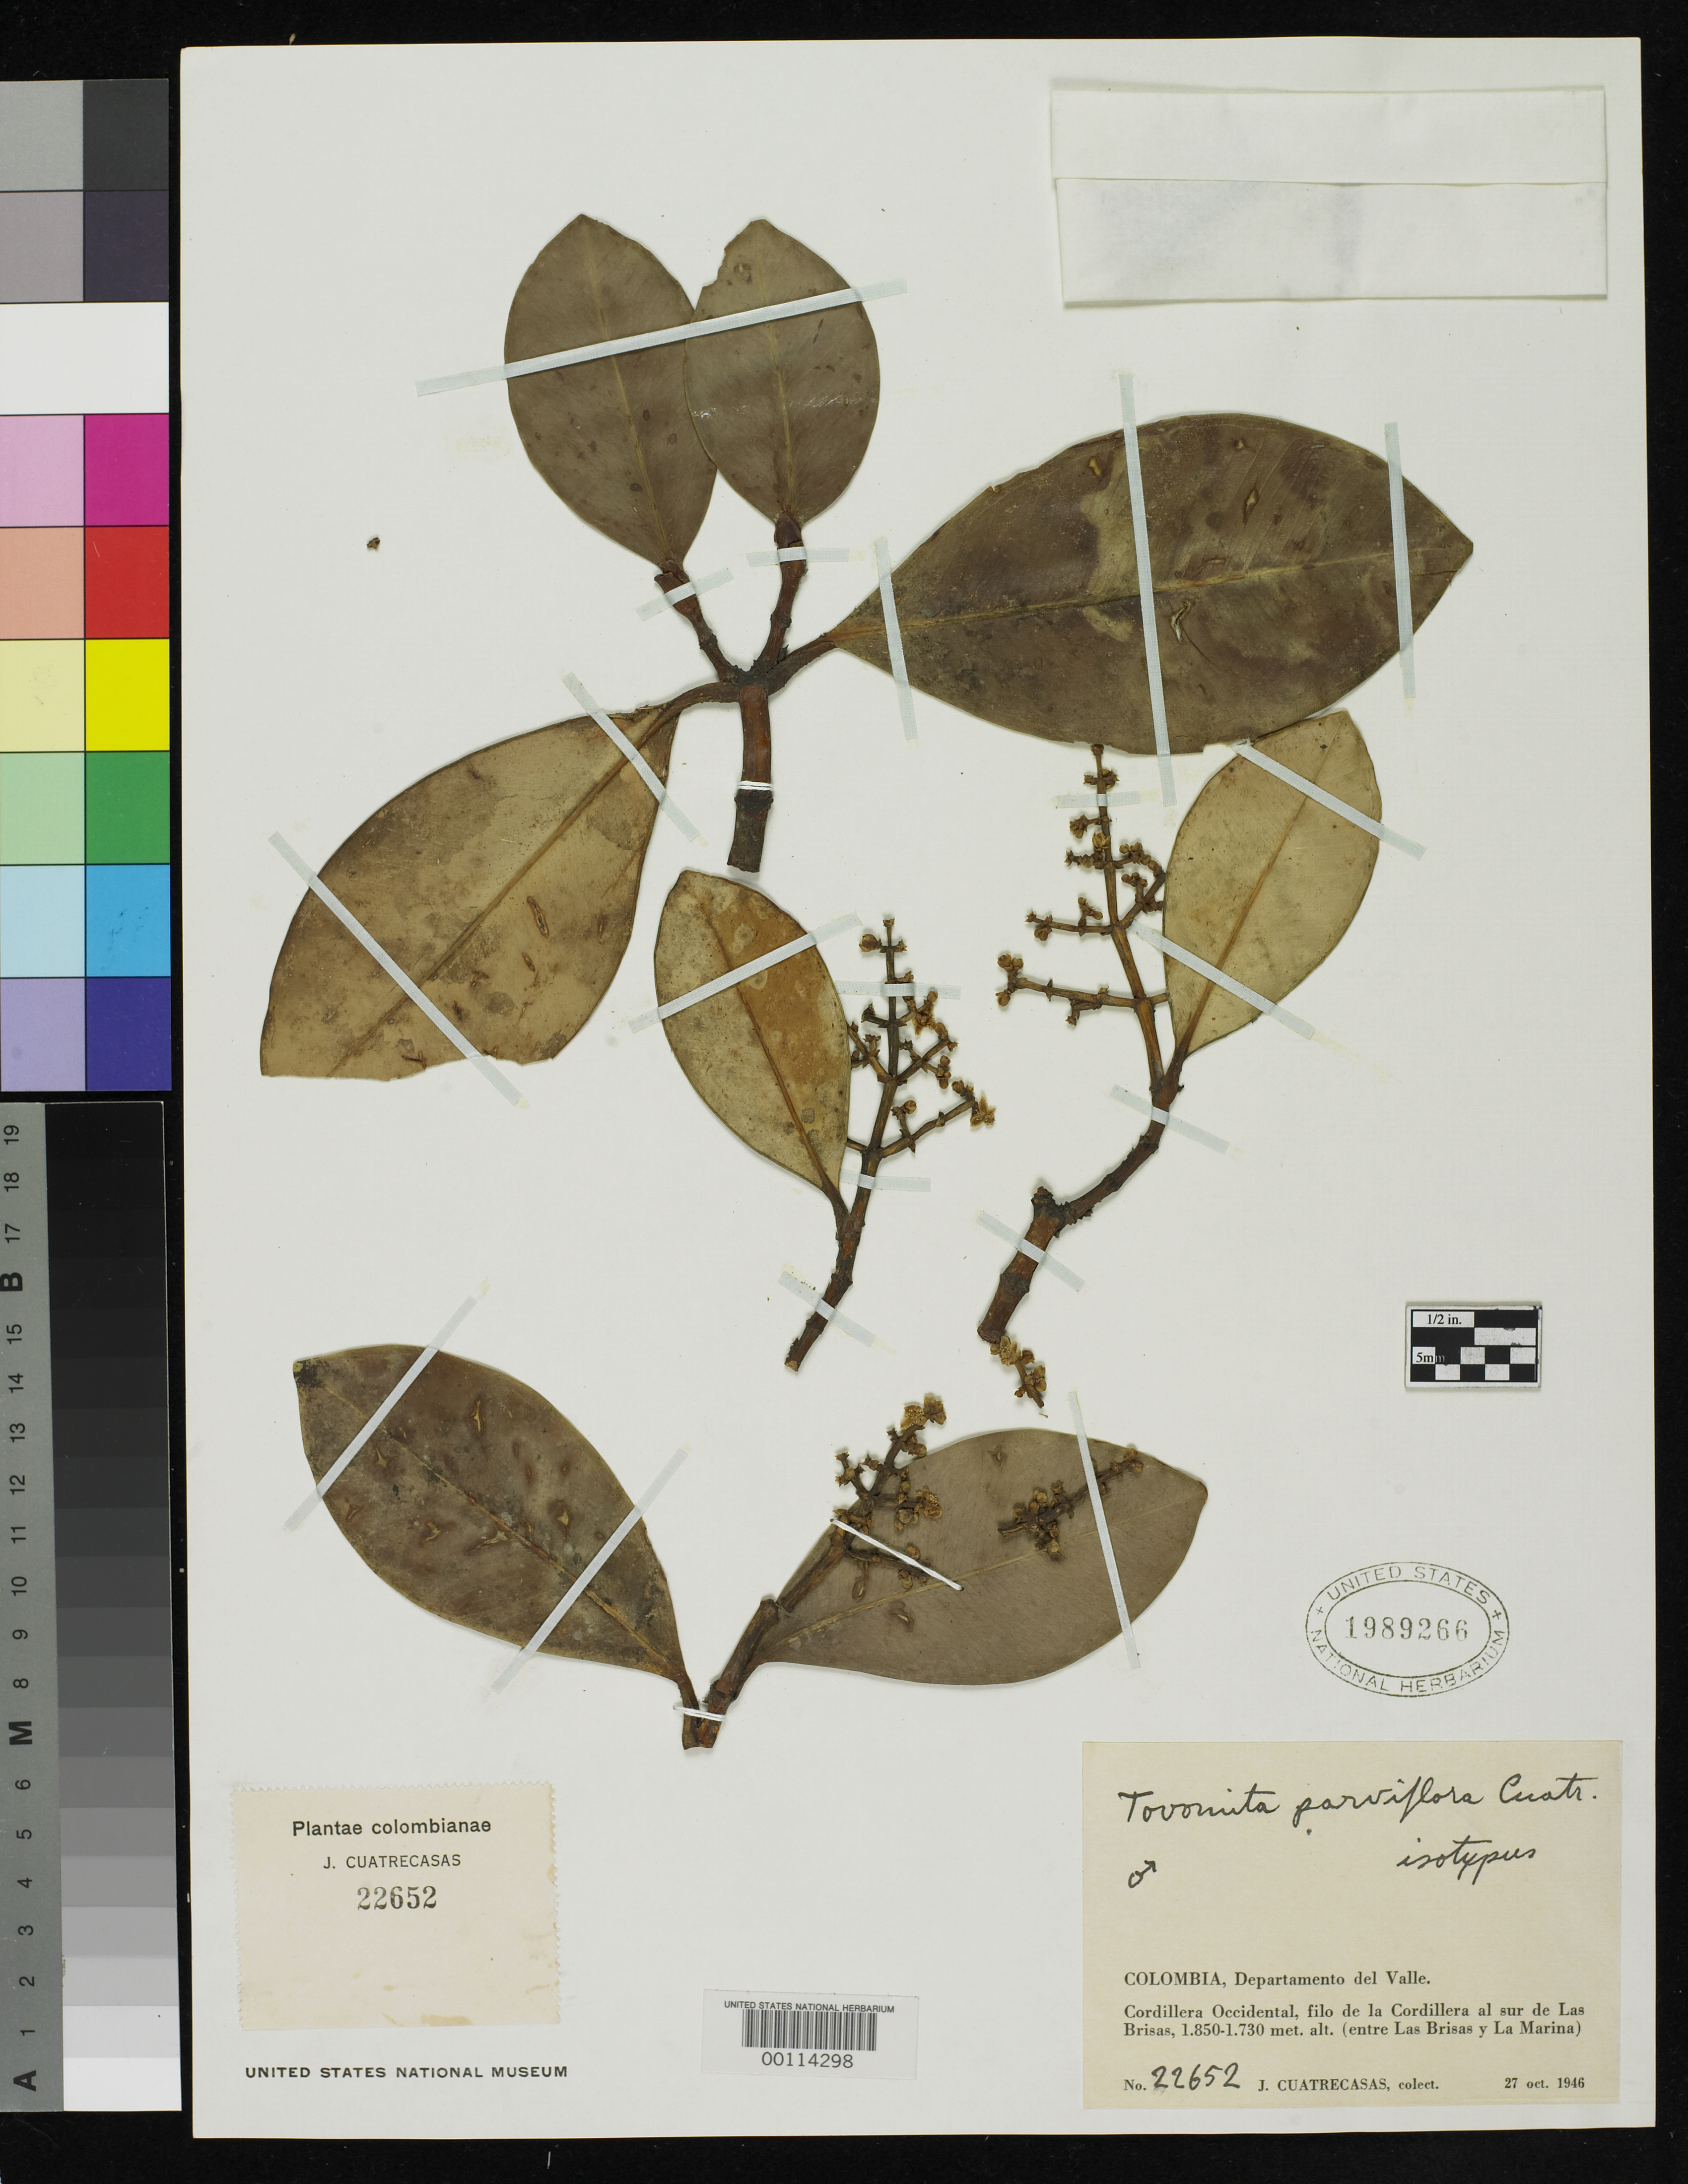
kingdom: Plantae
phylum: Tracheophyta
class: Magnoliopsida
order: Malpighiales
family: Clusiaceae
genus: Tovomita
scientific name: Tovomita parviflora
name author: Cuatrec.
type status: Isotype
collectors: J. Cuatrecasas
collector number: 22652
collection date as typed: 27 Oct 1946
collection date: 1946-10-27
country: Colombia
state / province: Valle del Cauca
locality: Cordillera Occidental, Filo de La Cordillera al Sur de las Brisas, entre las Brisas & La Marina.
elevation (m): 1730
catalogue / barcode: US 1989266